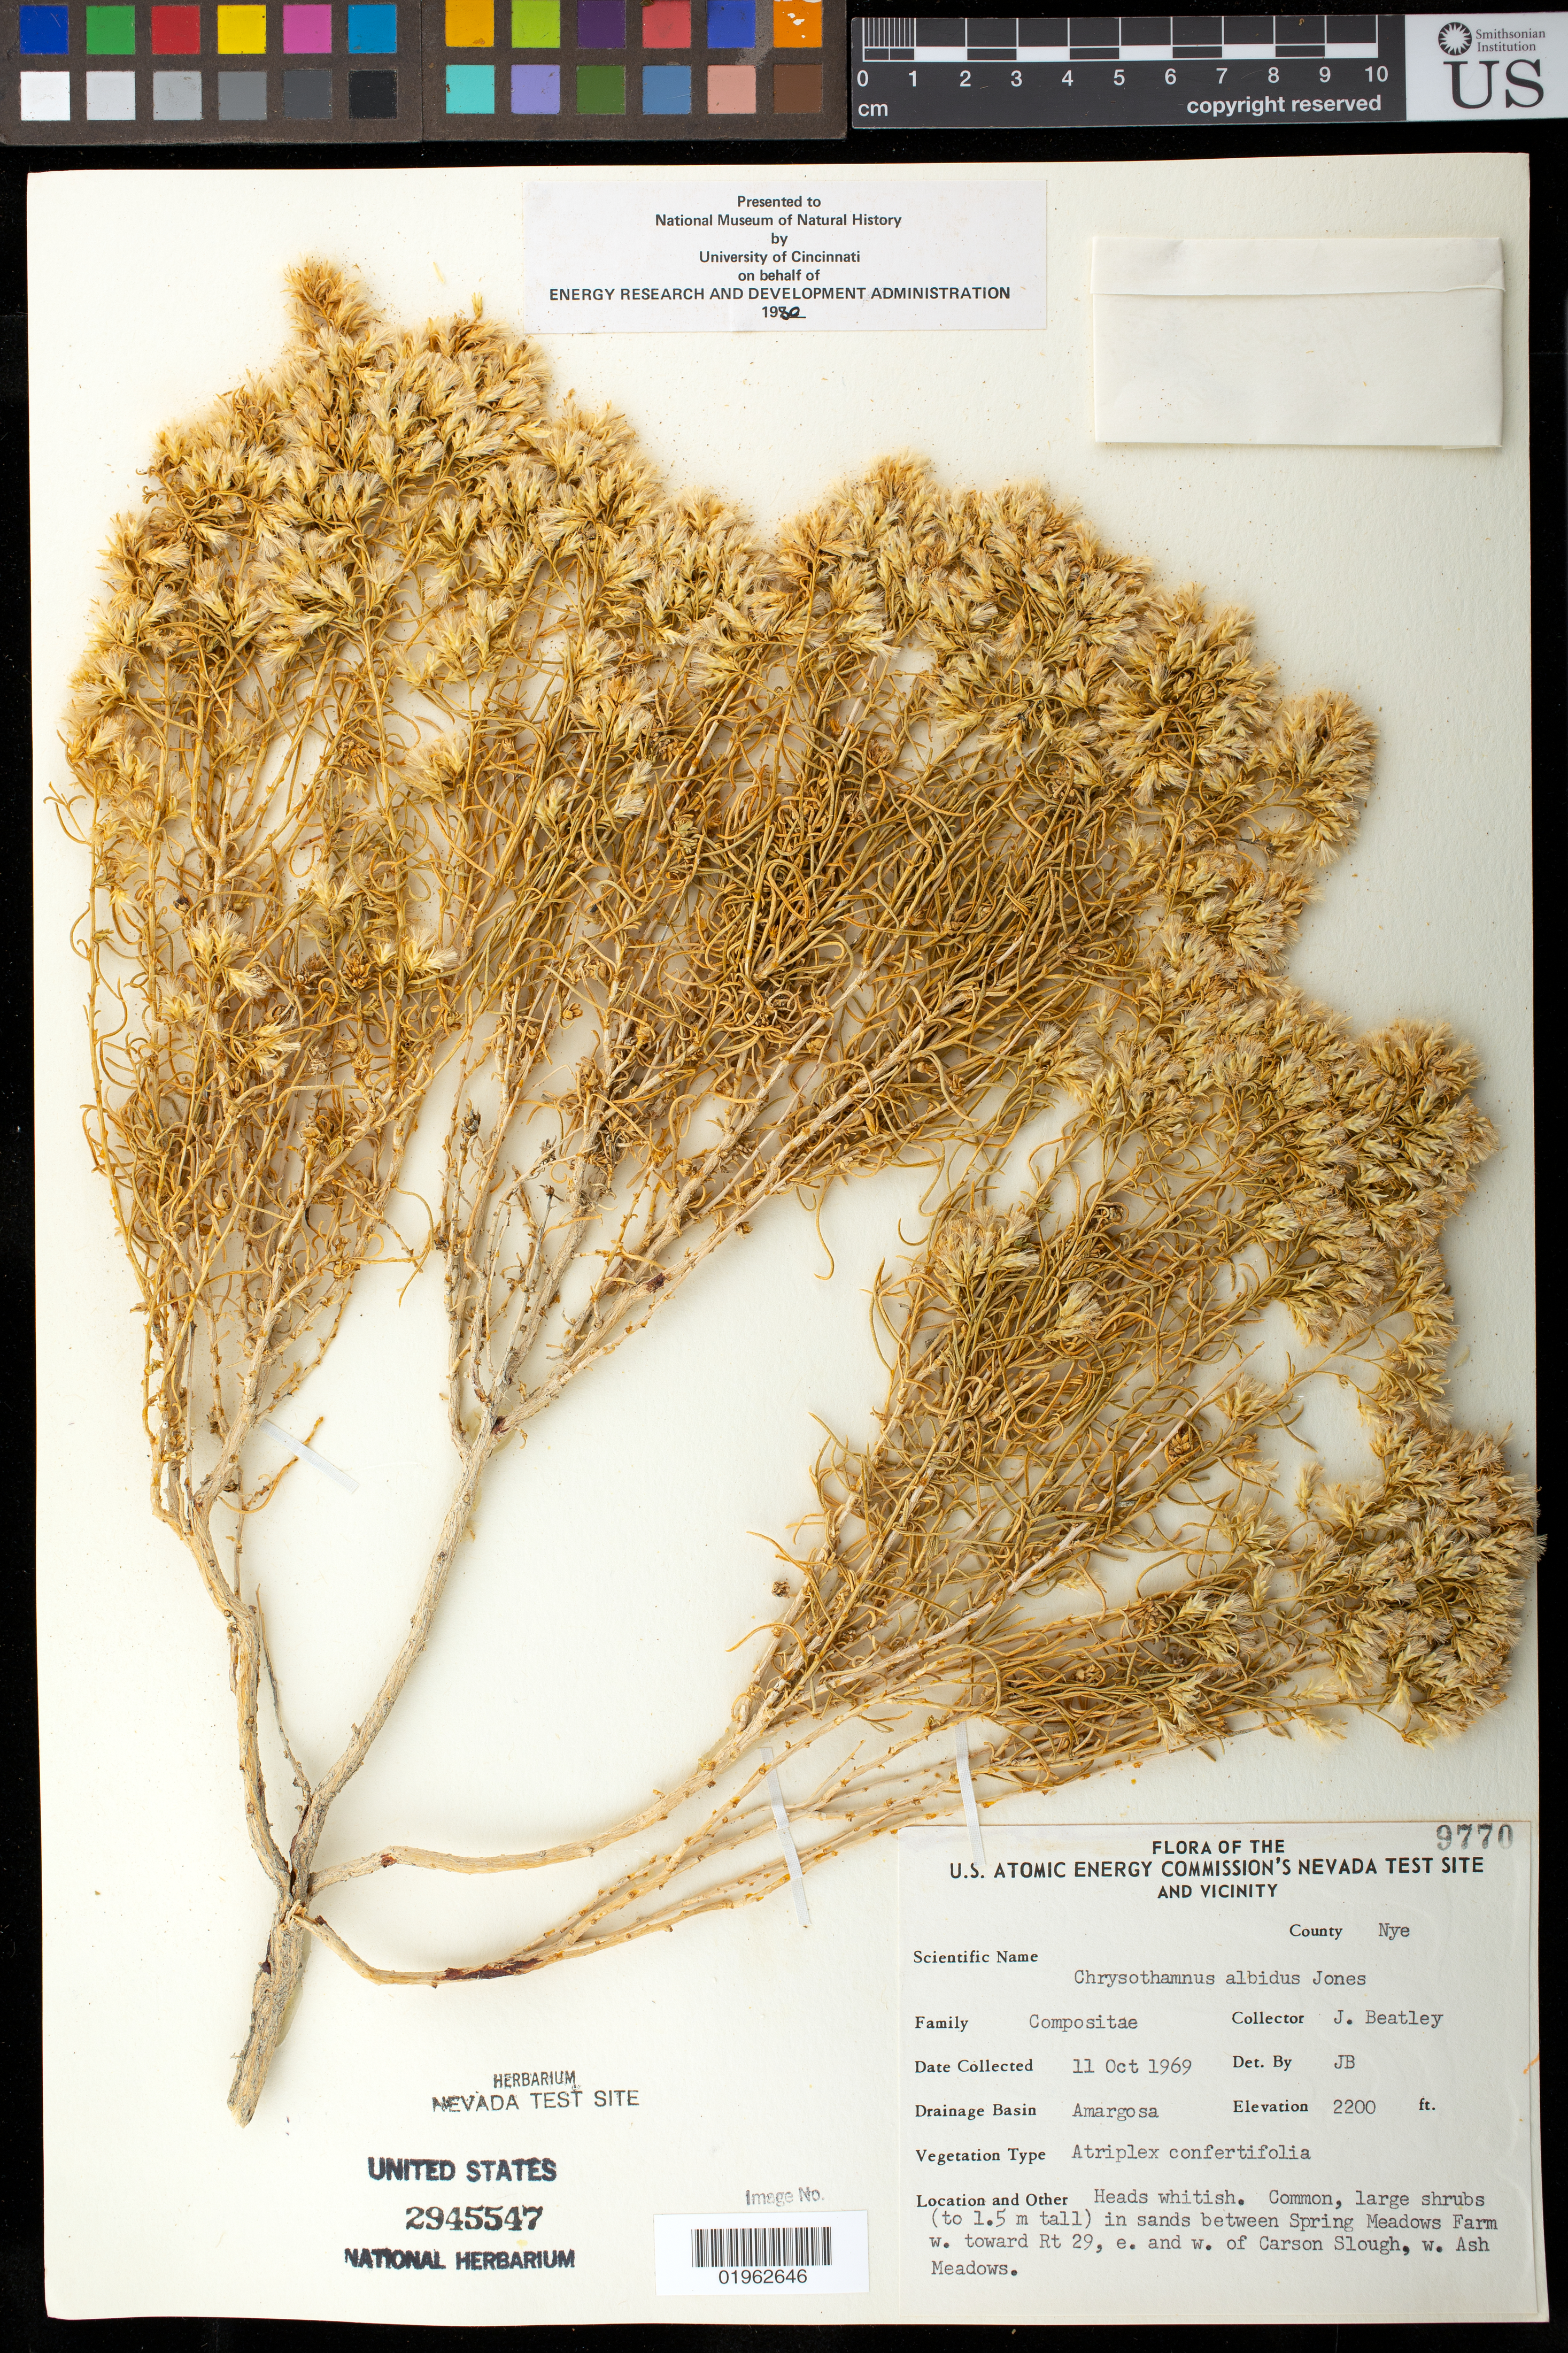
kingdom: Plantae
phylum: Tracheophyta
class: Magnoliopsida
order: Asterales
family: Asteraceae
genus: Ericameria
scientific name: Ericameria albida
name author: (M.E. Jones ex A. Gray) L.C. Anderson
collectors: J. C. Beatley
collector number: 9770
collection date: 1969-10-11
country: United States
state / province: Nevada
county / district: Nye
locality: U.S. Atomic Energy Commission's Nevada Test Site And Vicinity, Drainage Basin Amargosa, Between Meadows Farm w. toward Rt 29, e. and w. of Carson Slough, W. Ash Meadows.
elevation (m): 671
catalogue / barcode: US 2945547